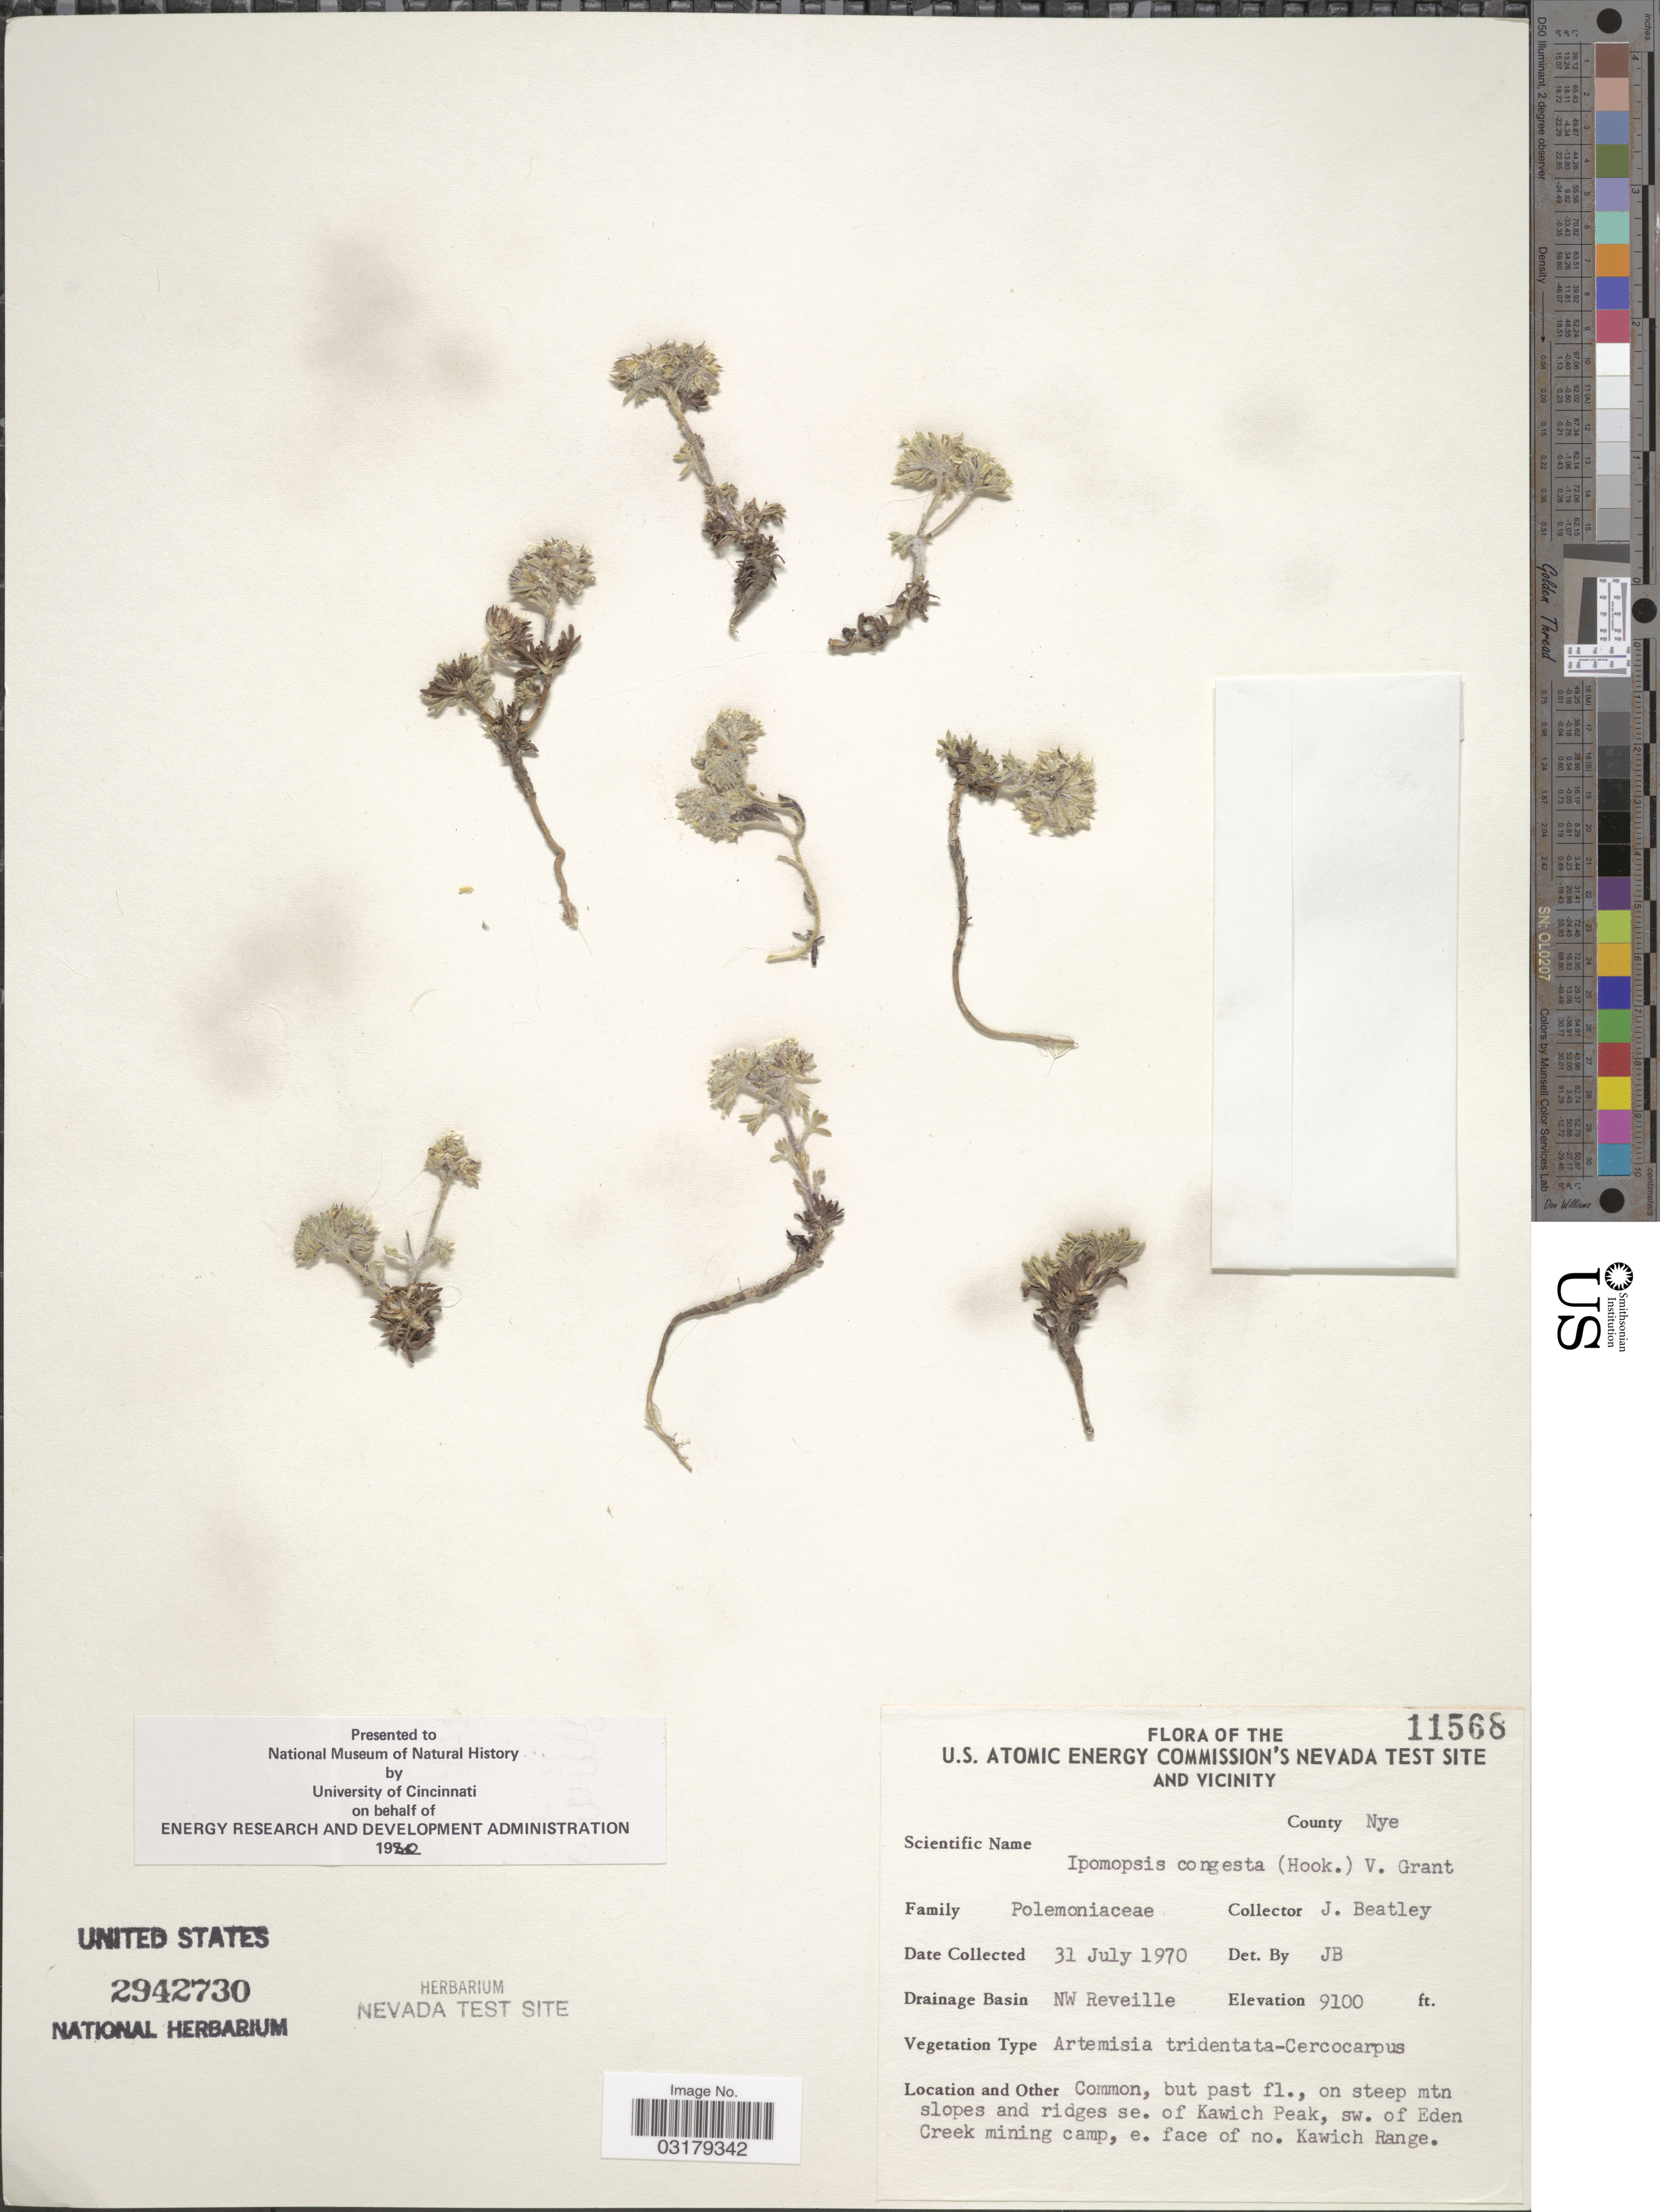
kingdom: Plantae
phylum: Tracheophyta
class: Magnoliopsida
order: Ericales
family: Polemoniaceae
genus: Ipomopsis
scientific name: Ipomopsis congesta var. palmifrons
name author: Brand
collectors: J. C. Beatley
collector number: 11568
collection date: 1970-07-31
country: United States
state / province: Nevada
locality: The U.S. Atomic Energy Commission's Nevada test site and vicinity. County Nye. Drainage Basin NW Reveille. Common, but past fl., on steep mtn slopes and ridges se. of Kawich Peak, sw. of Eden Creek mining camp, e. face of no. Kawich Range.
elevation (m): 2774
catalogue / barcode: US 2942730